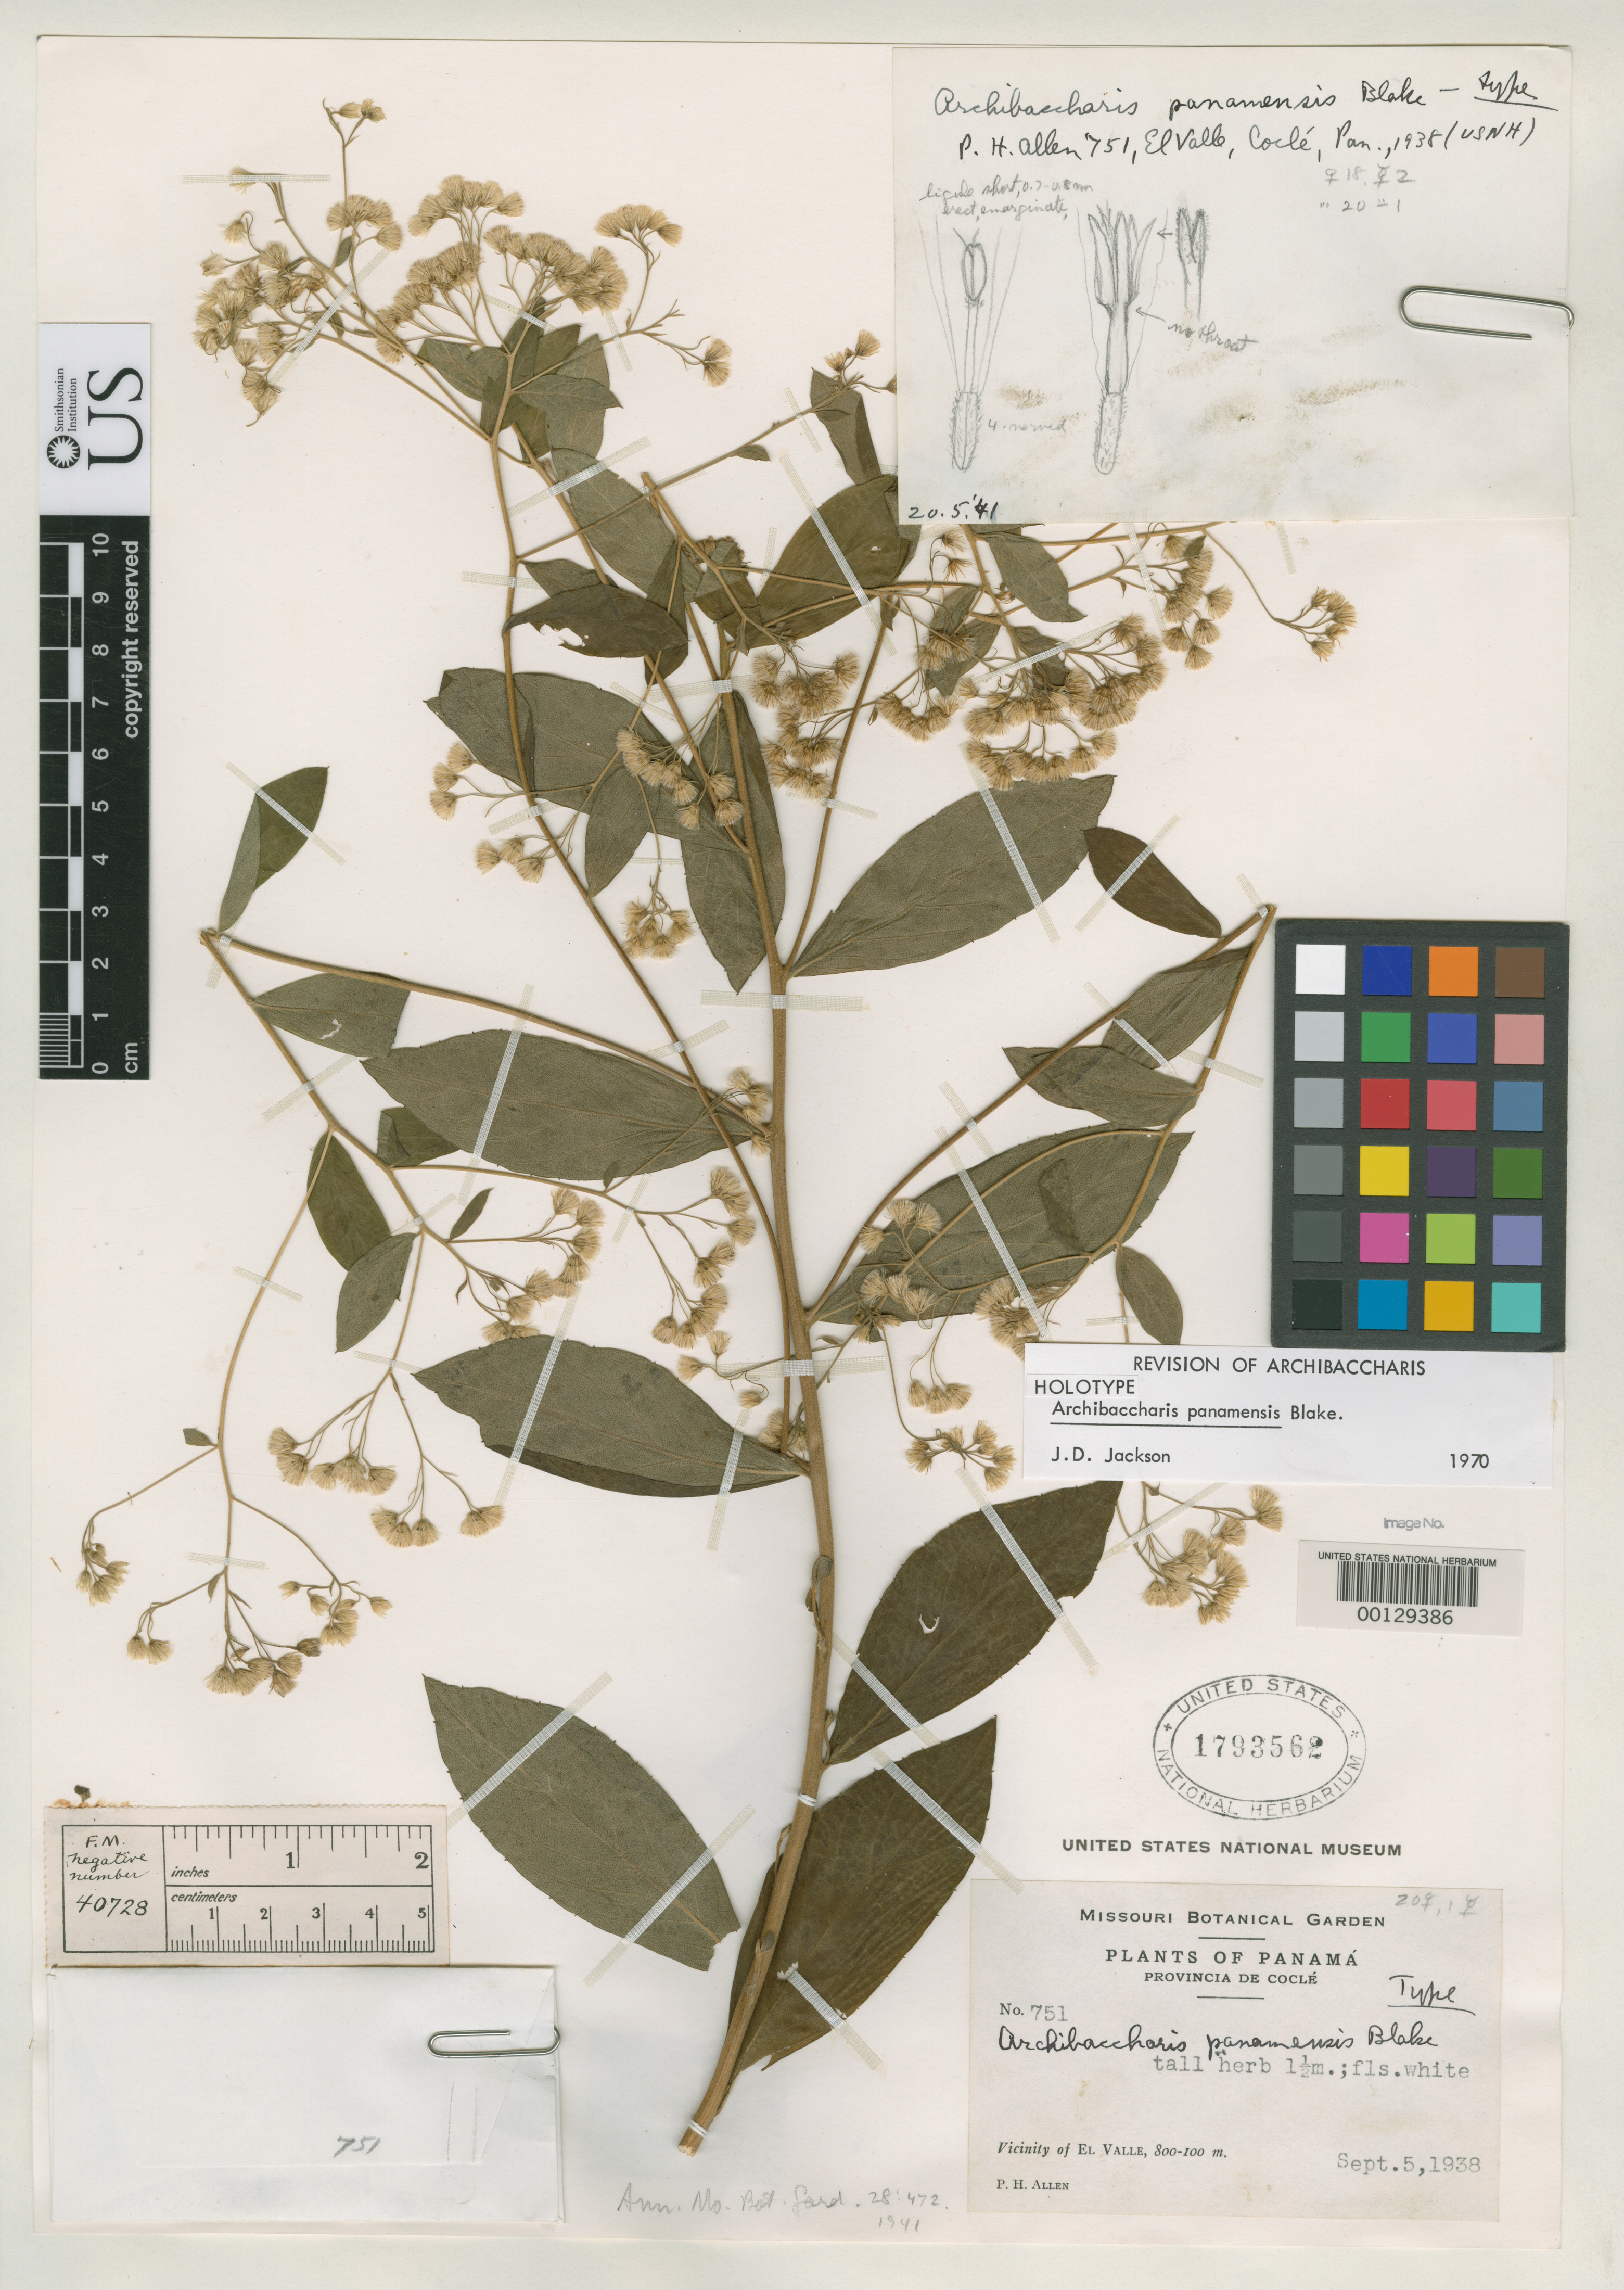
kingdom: Plantae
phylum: Tracheophyta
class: Magnoliopsida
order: Asterales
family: Asteraceae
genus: Archibaccharis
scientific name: Archibaccharis panamensis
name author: S.F. Blake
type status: Holotype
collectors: P. H. Allen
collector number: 751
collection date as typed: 05 Sep 1938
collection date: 1938-09-05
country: Panama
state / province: Coclé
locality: Vicinity of el Valley.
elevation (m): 100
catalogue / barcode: US 1793562